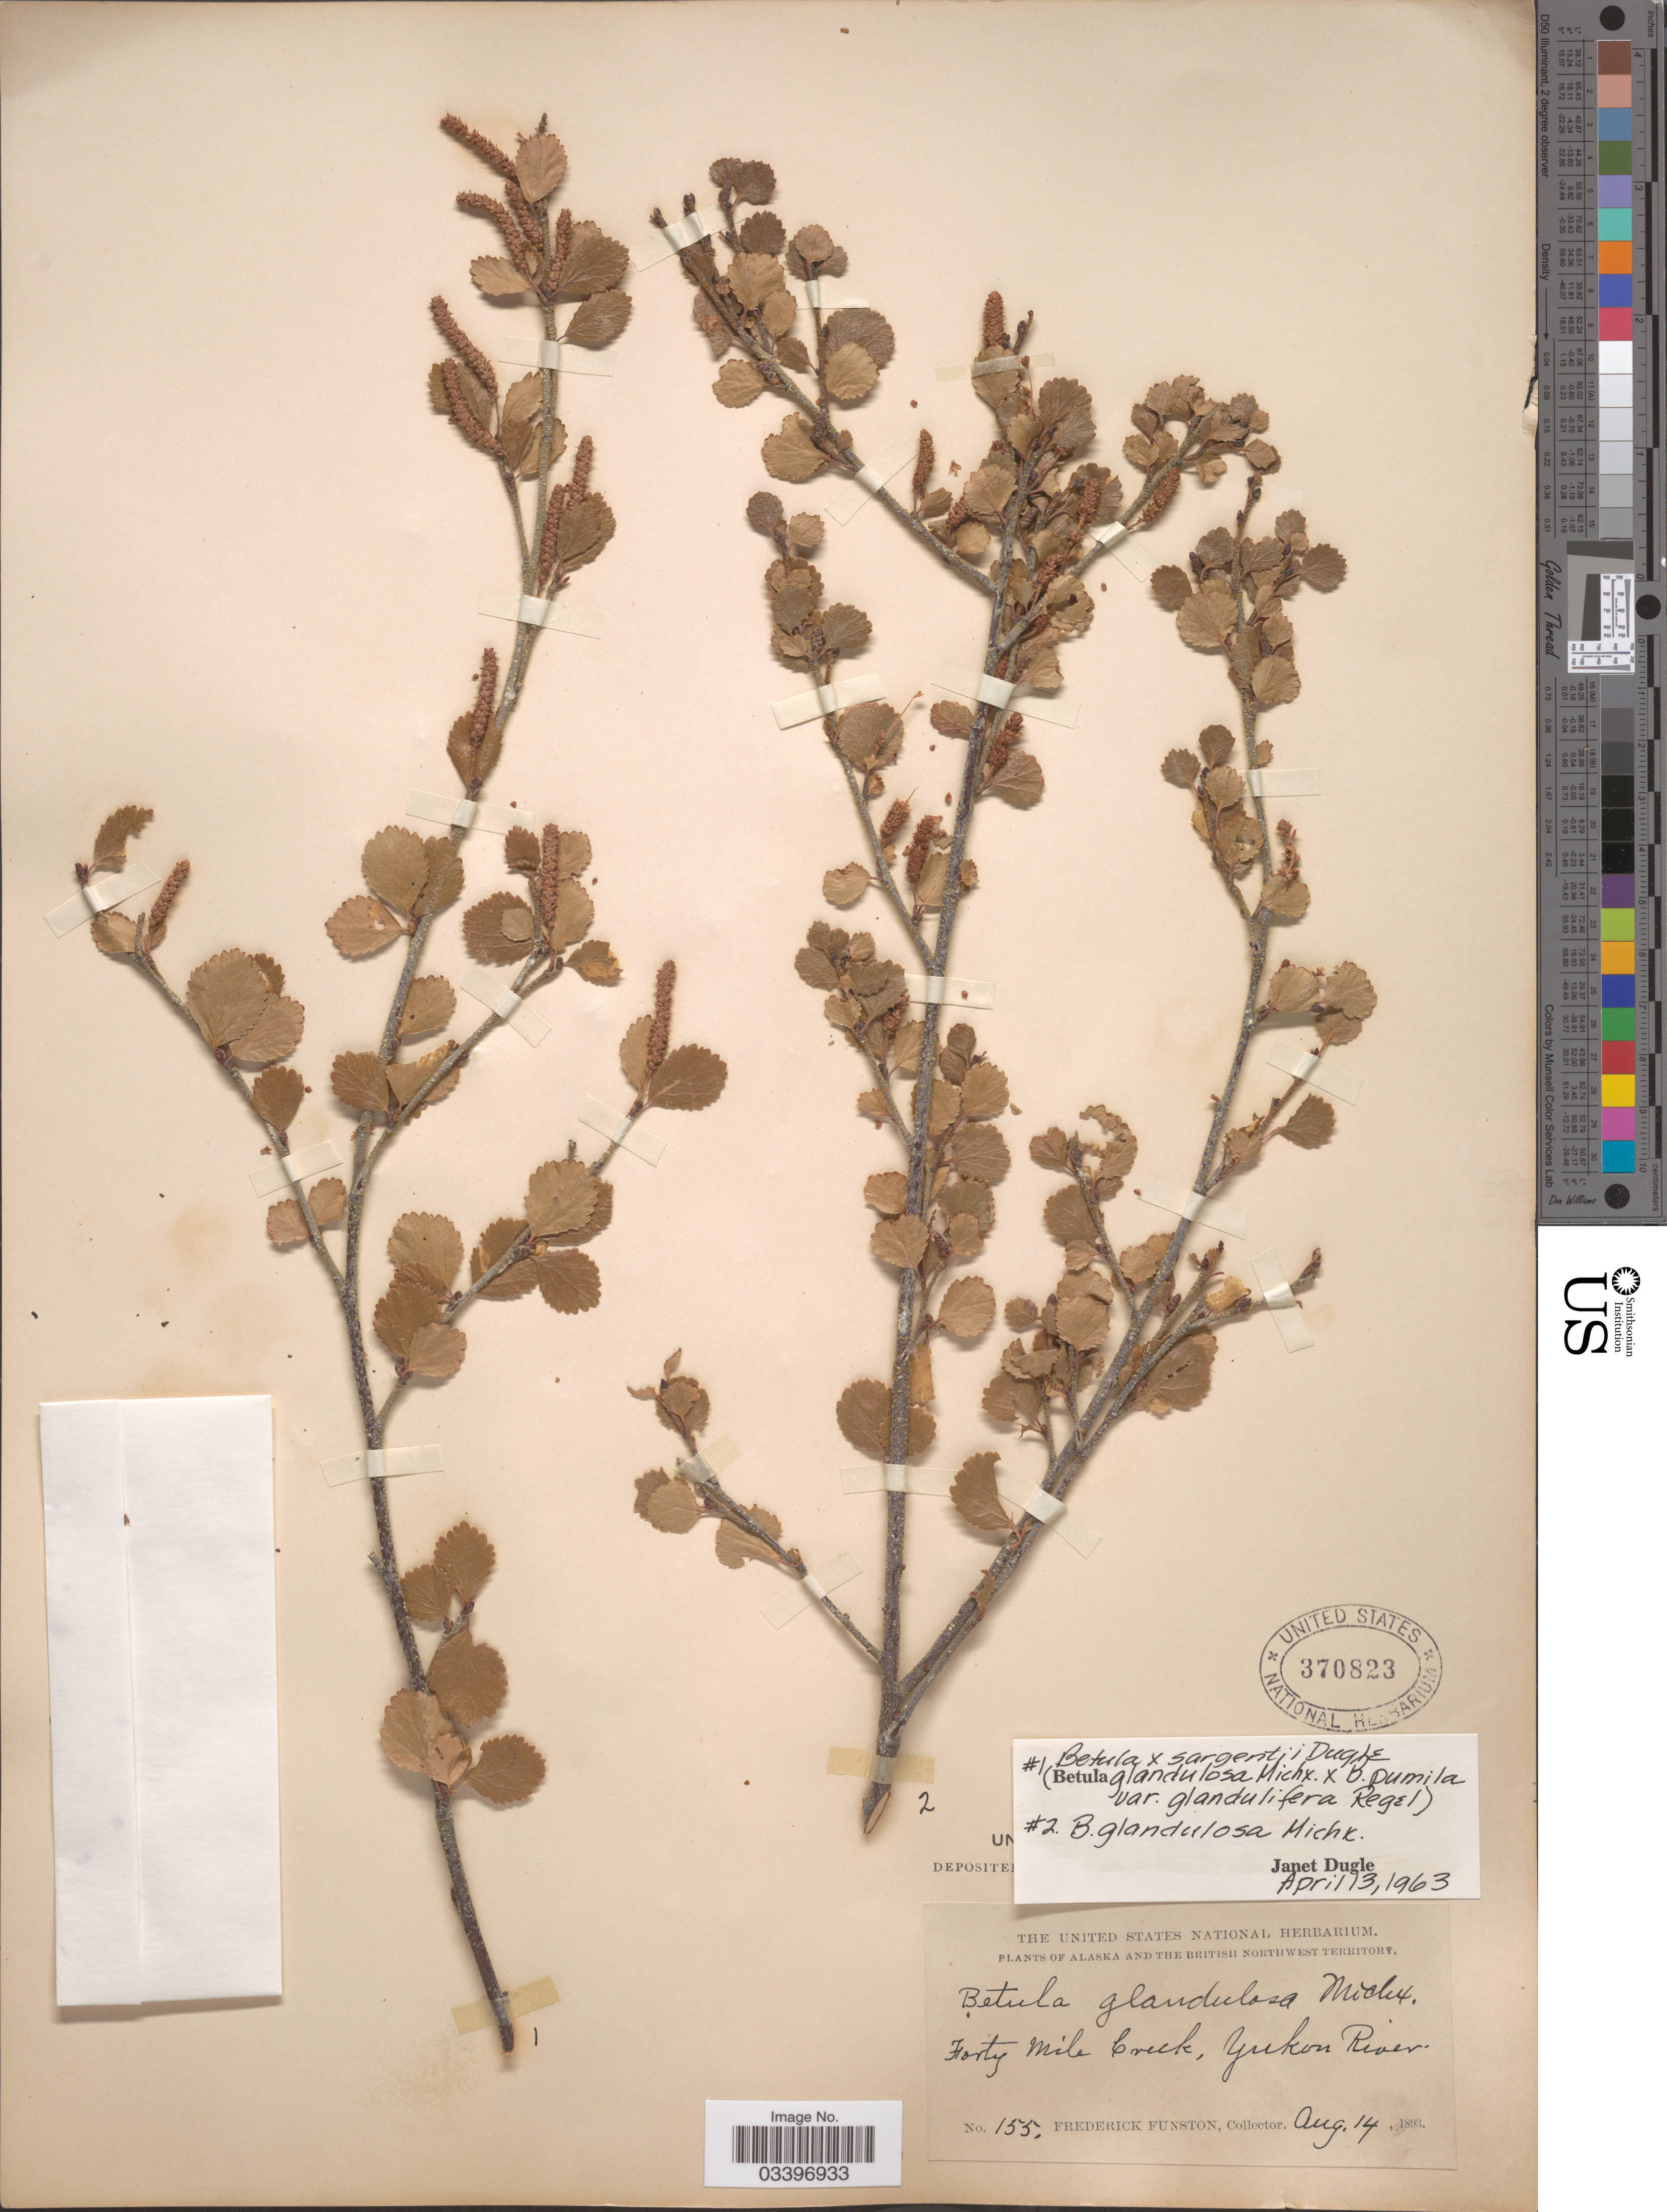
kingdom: Plantae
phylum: Tracheophyta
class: Magnoliopsida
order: Fagales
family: Betulaceae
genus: Betula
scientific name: Betula x sargentii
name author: Dugle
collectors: F. Funston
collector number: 155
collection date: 1893-08-14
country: Canada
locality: Alaska and the British Northwest Territory. Forty Mile Creek, Yukon River.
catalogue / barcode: US 370823